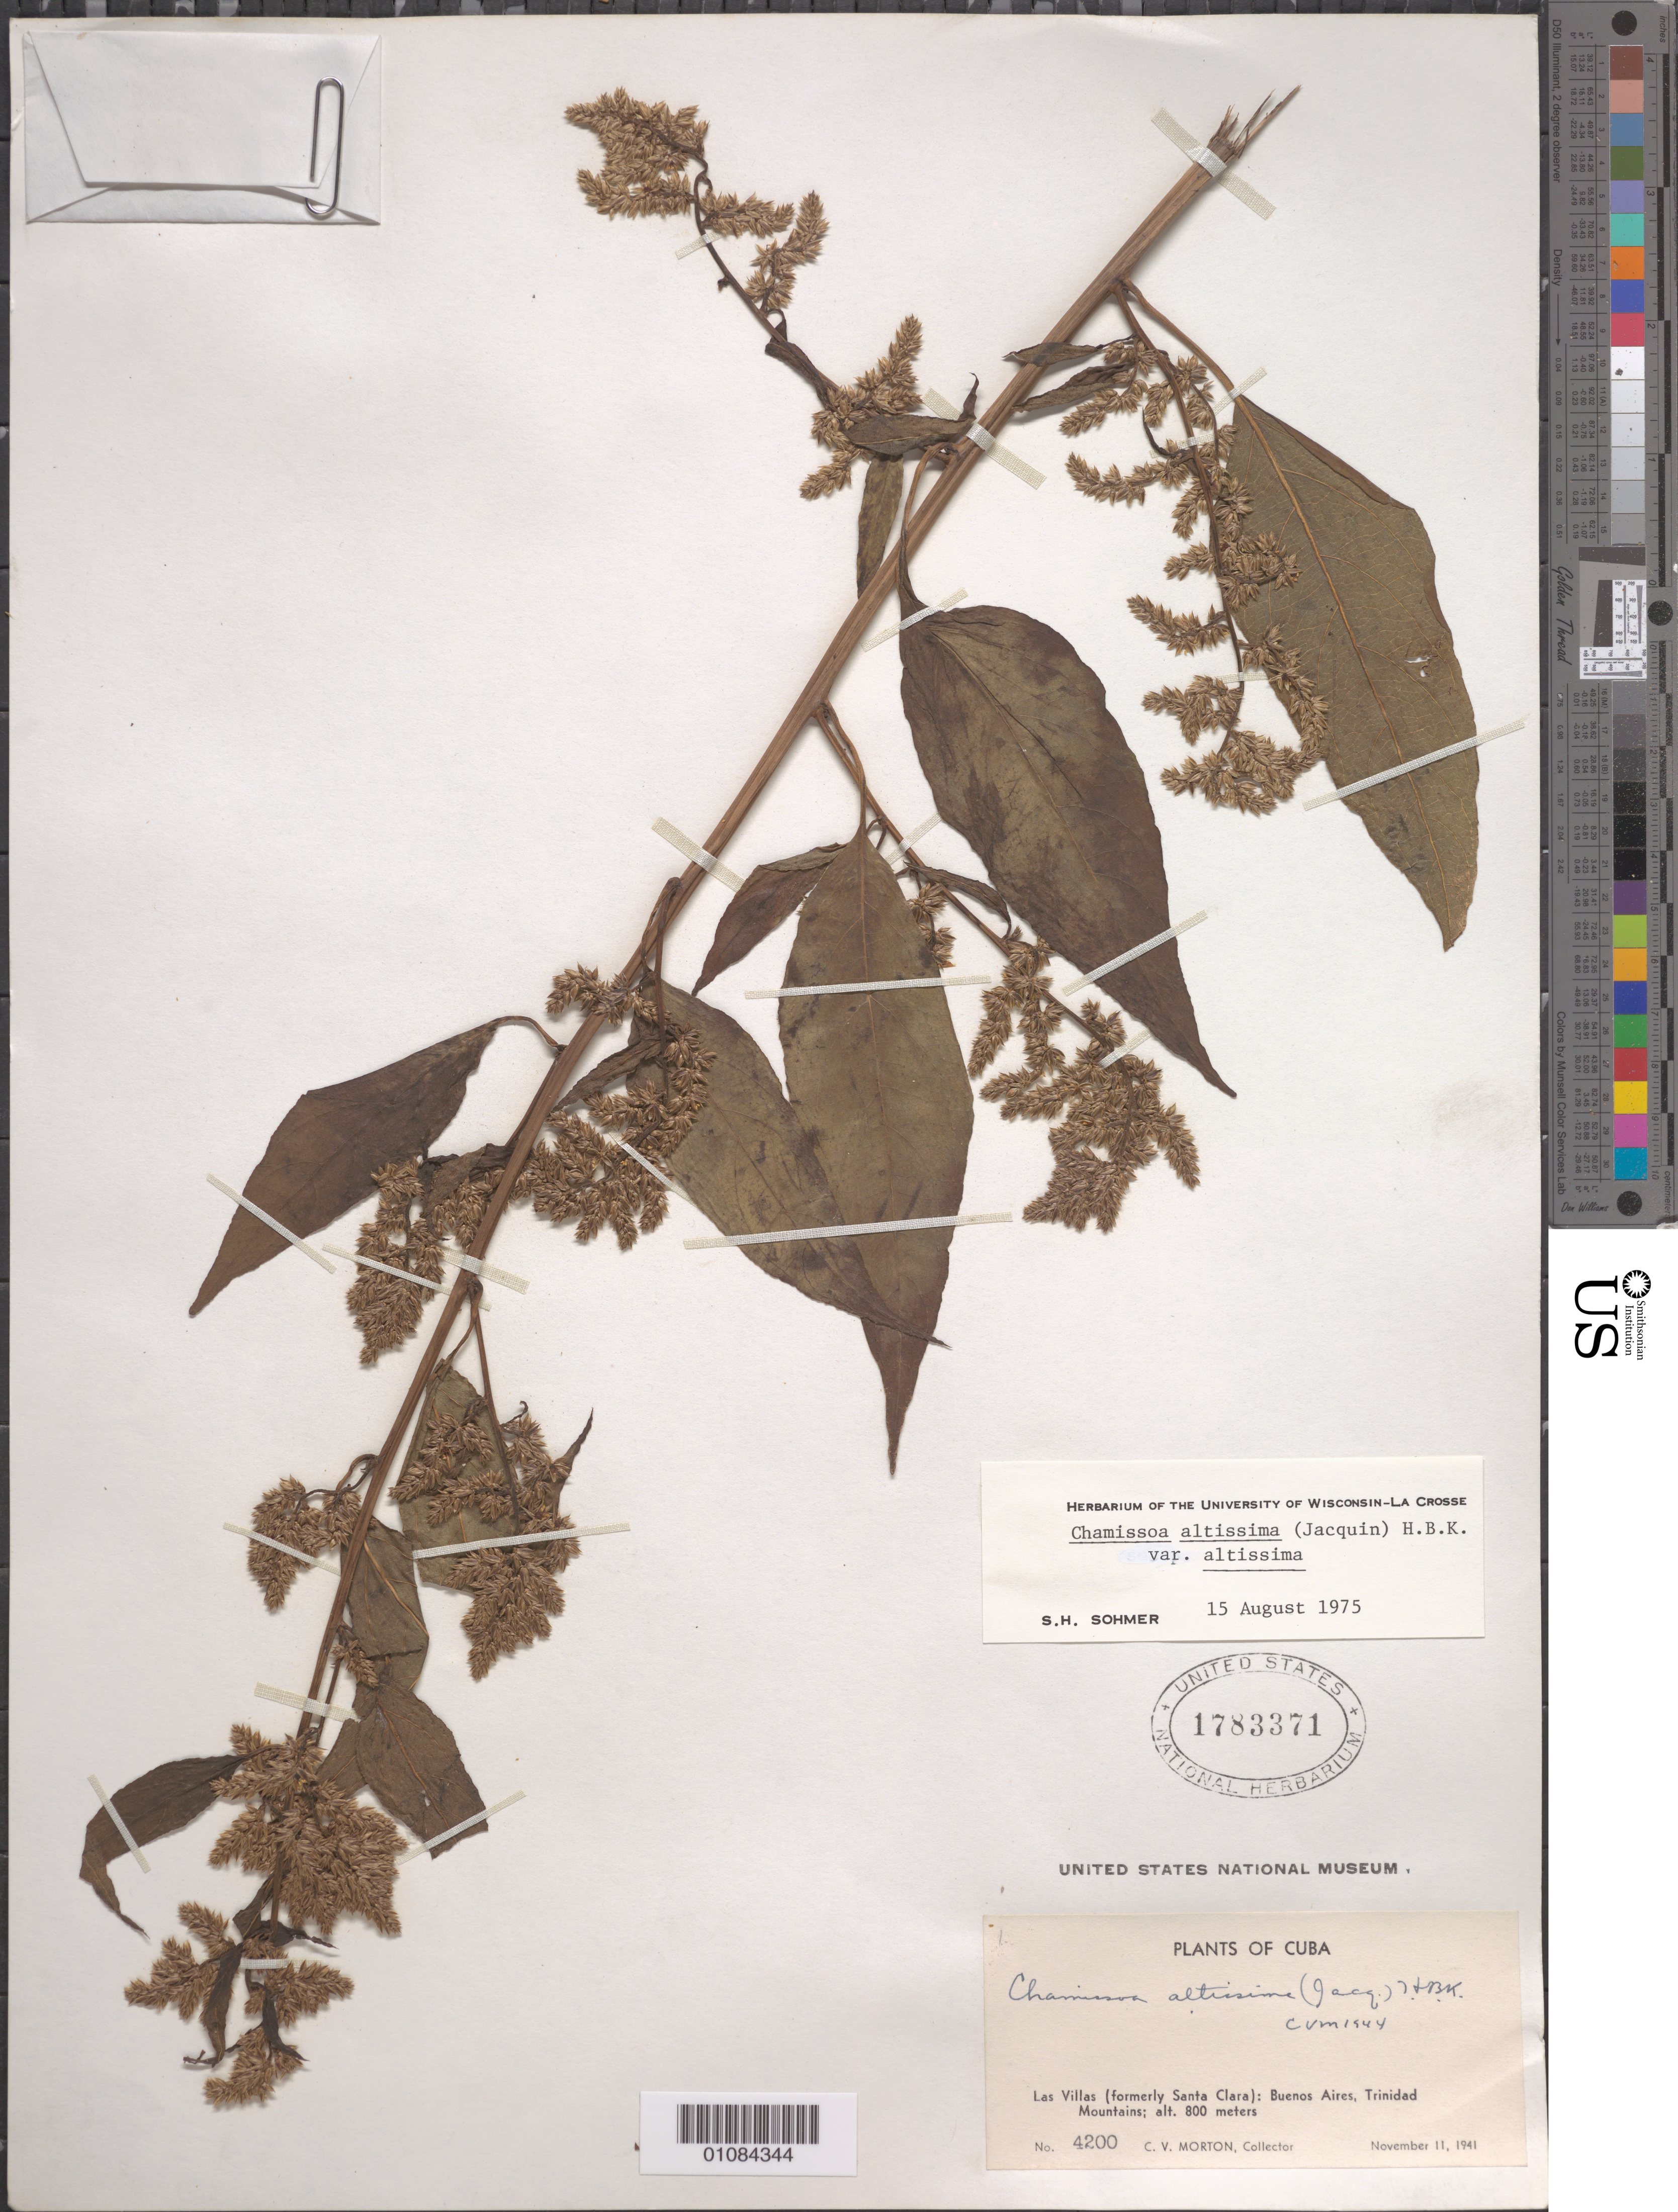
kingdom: Plantae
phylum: Tracheophyta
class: Magnoliopsida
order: Caryophyllales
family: Amaranthaceae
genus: Chamissoa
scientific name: Chamissoa altissima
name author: (Jacq.) Kunth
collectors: C. V. Morton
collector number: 4200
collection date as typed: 11 Nov 1941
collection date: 1941-11-11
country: Cuba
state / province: Las Villas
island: Cuba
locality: Las Villas (formerly Santa Clara): Buenos Aires, Trinidad Mountains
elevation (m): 800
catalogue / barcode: US 1783371